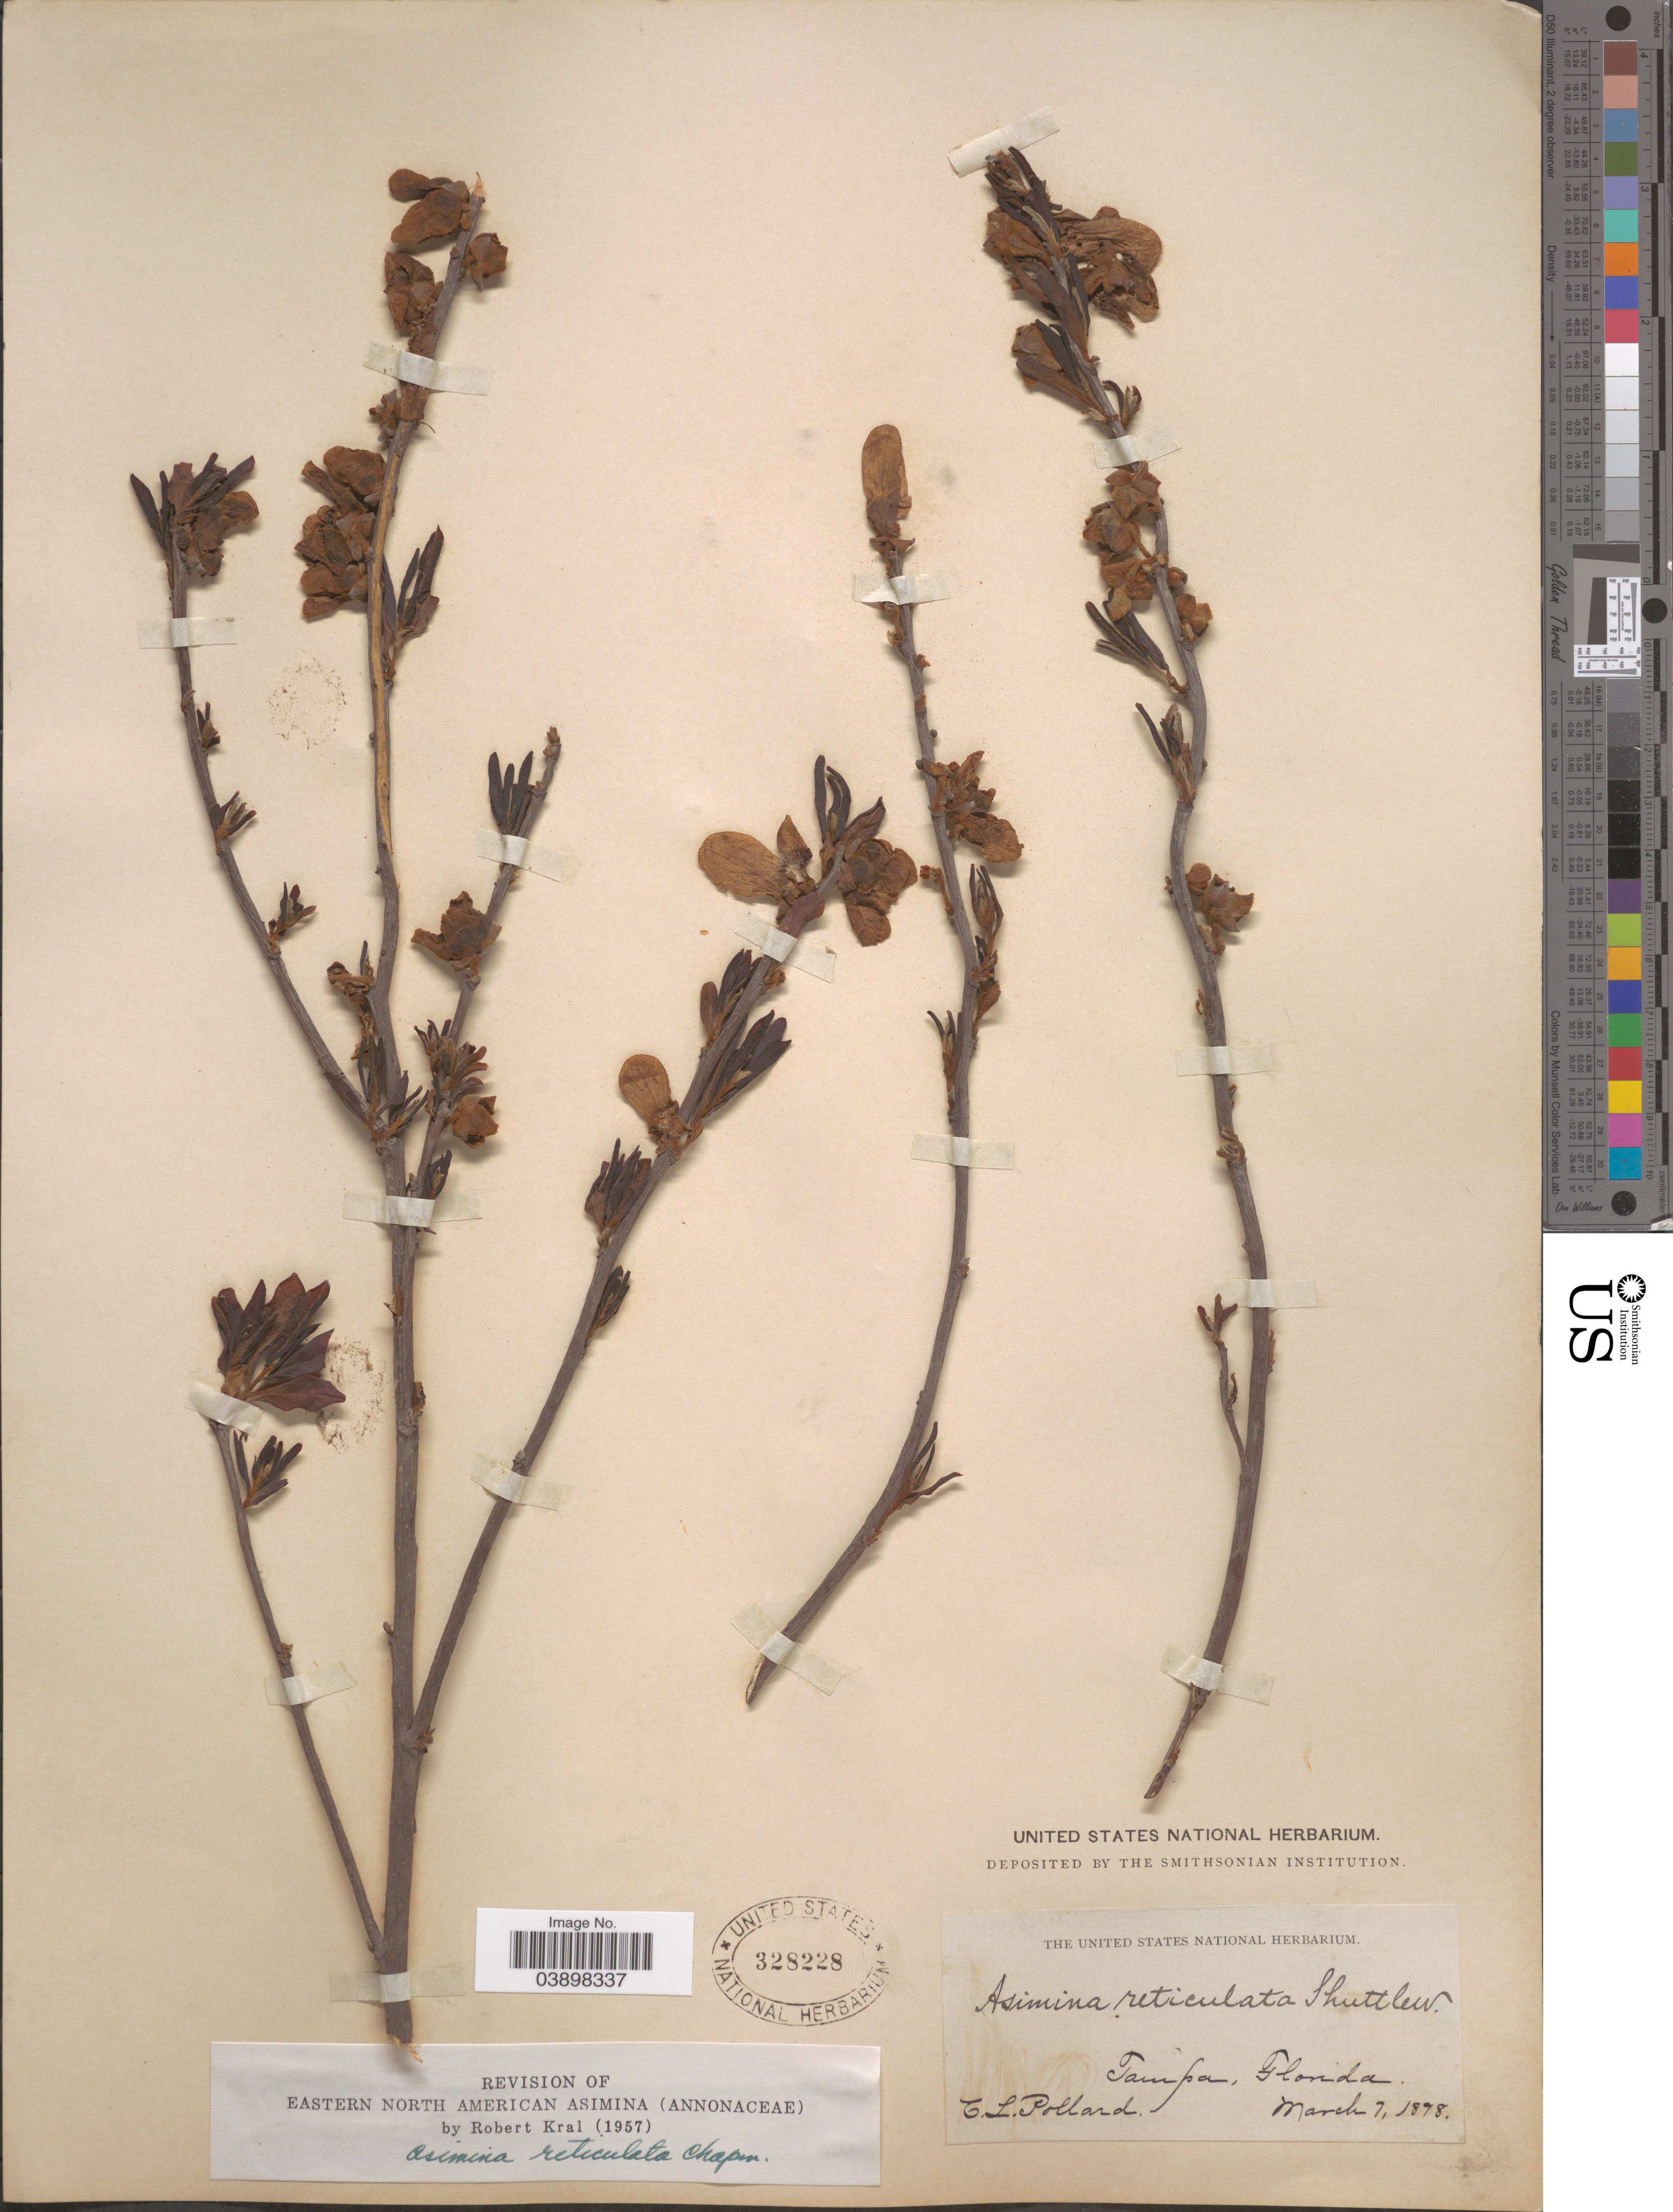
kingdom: Plantae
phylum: Tracheophyta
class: Magnoliopsida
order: Magnoliales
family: Annonaceae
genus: Asimina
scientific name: Asimina reticulata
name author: (Shuttlew.) Chapm.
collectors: C. L. Pollard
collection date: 1898-03-07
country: United States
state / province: Florida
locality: Tampa.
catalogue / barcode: US 328228